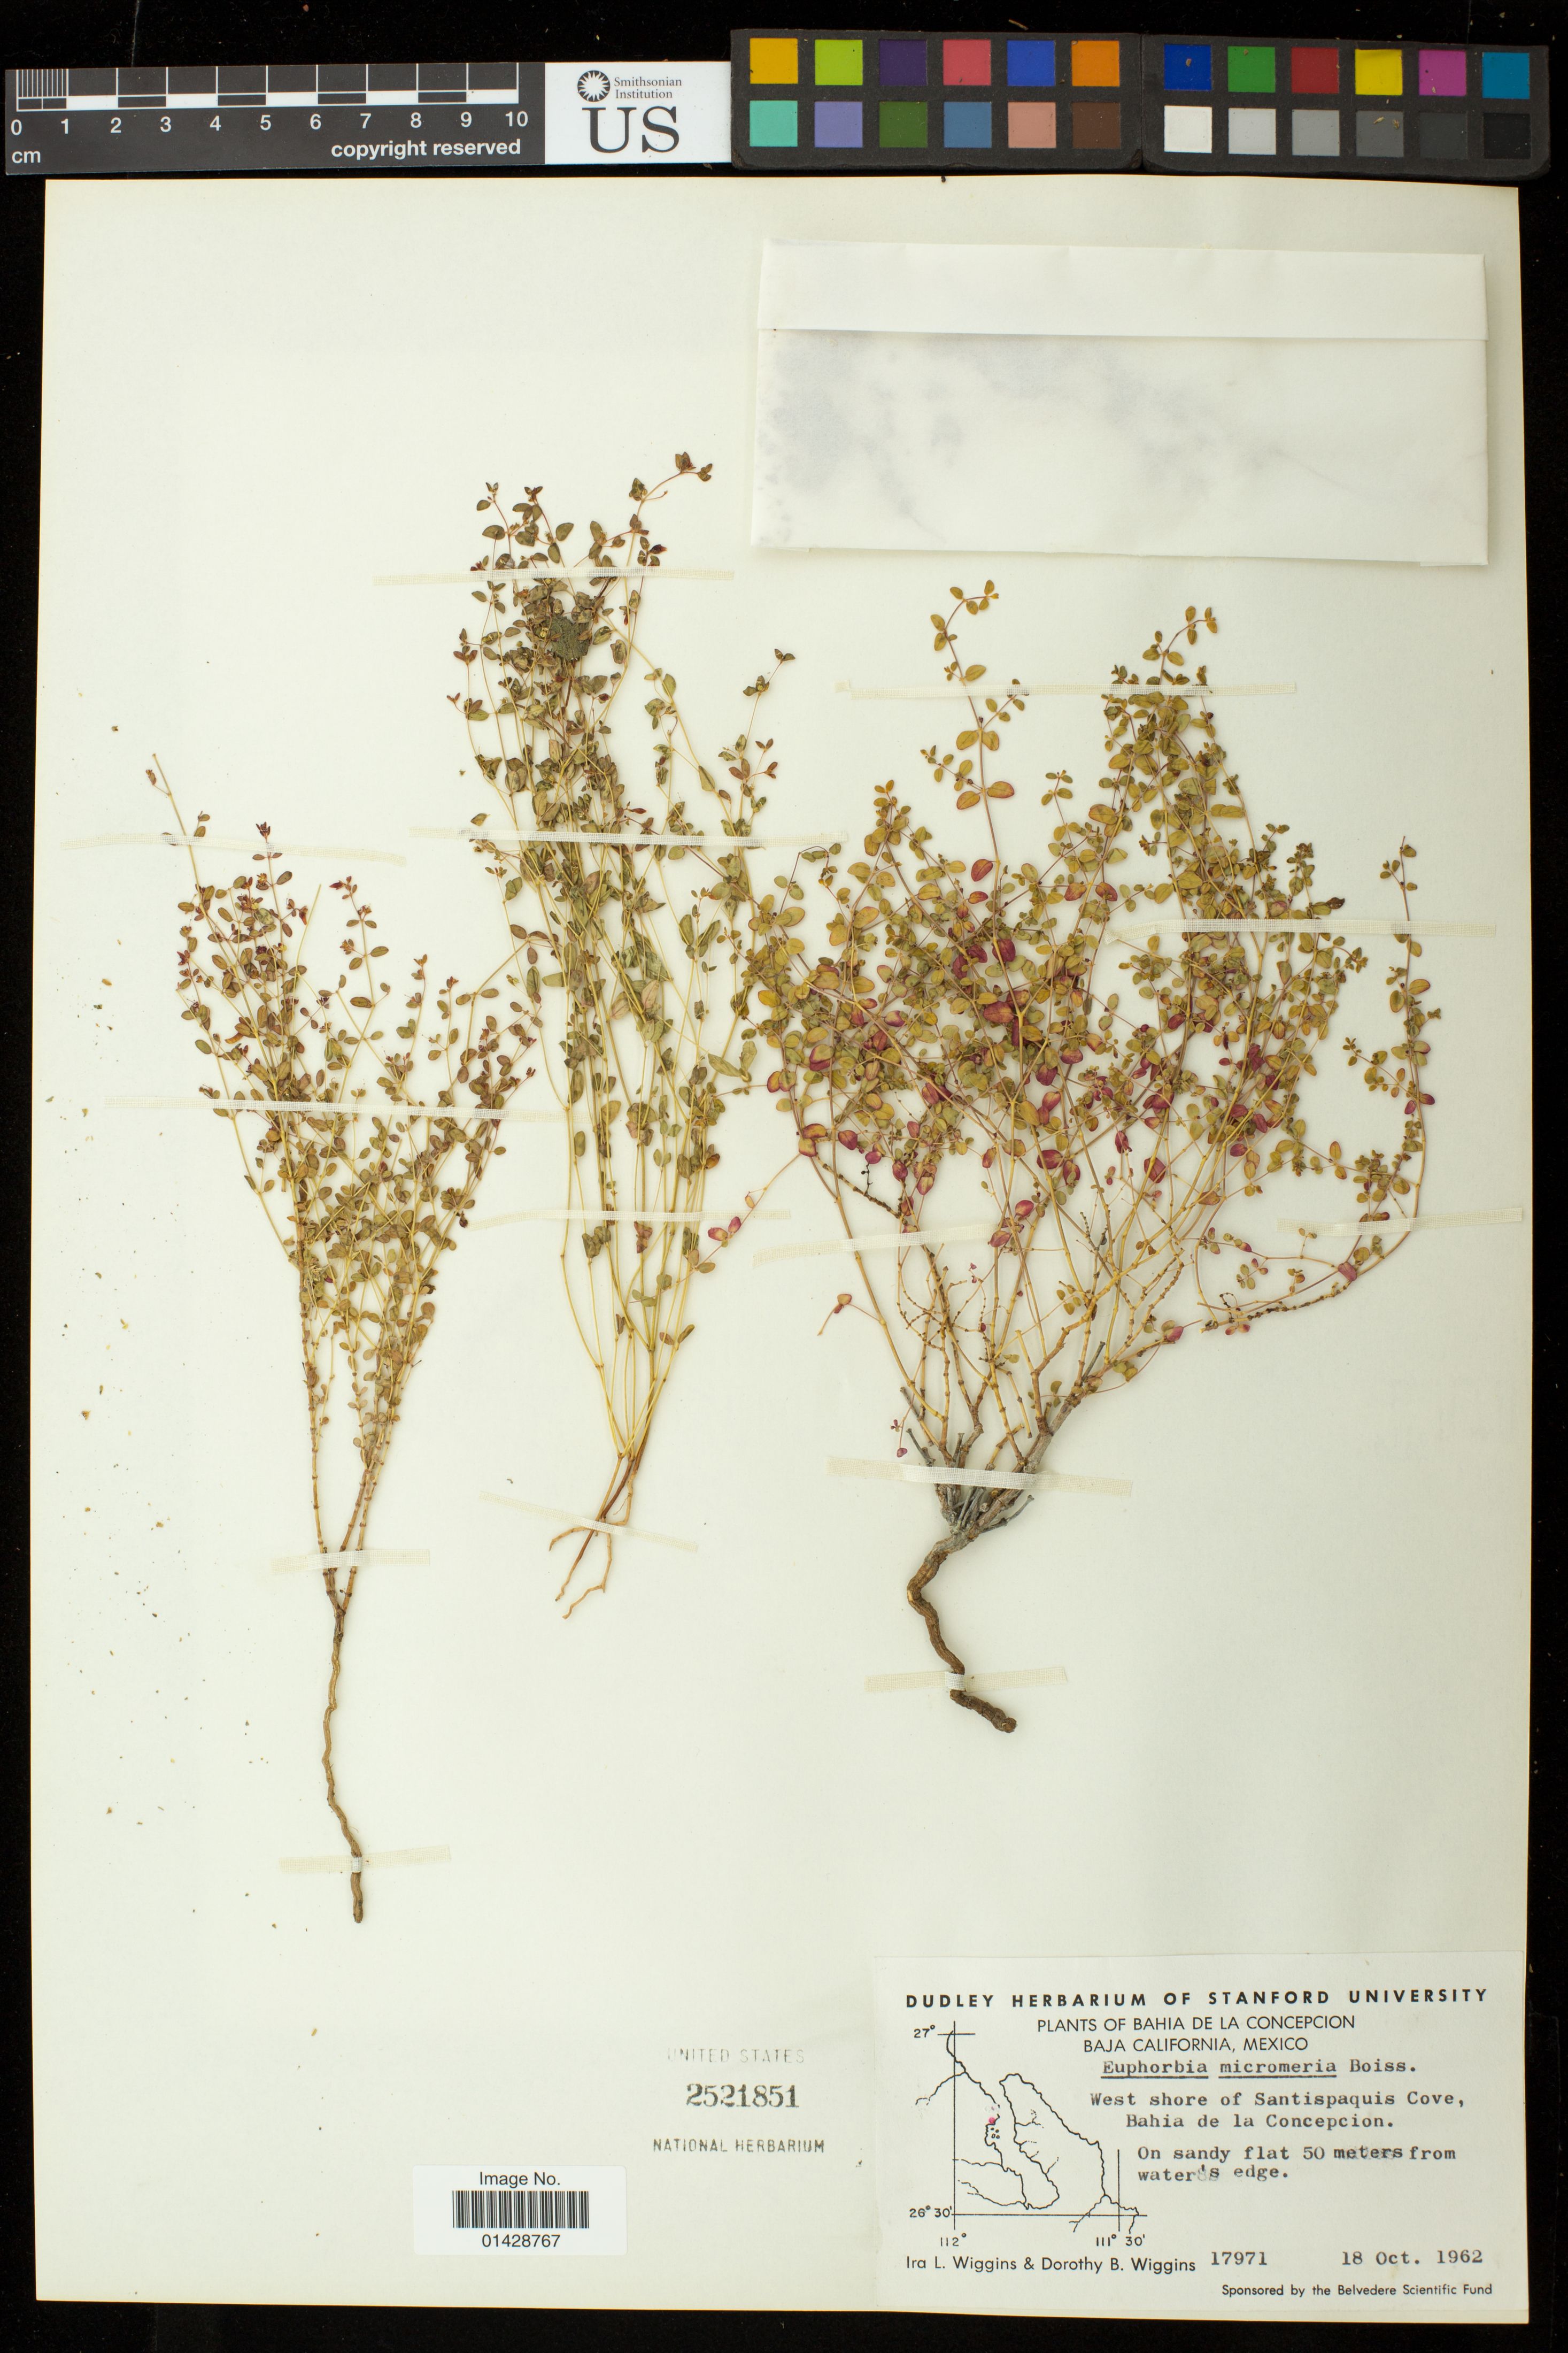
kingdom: Plantae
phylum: Tracheophyta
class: Magnoliopsida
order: Malpighiales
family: Euphorbiaceae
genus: Euphorbia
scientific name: Euphorbia micromera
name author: Boiss.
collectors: I. L. Wiggins & D. B. Wiggins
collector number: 17971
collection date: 1962-10-18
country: Mexico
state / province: Baja California Sur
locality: West shore of Santispaquis Cove, Bahia de la Concepcion. On sandy flat 50 meters from water's edge.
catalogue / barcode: US 2521851